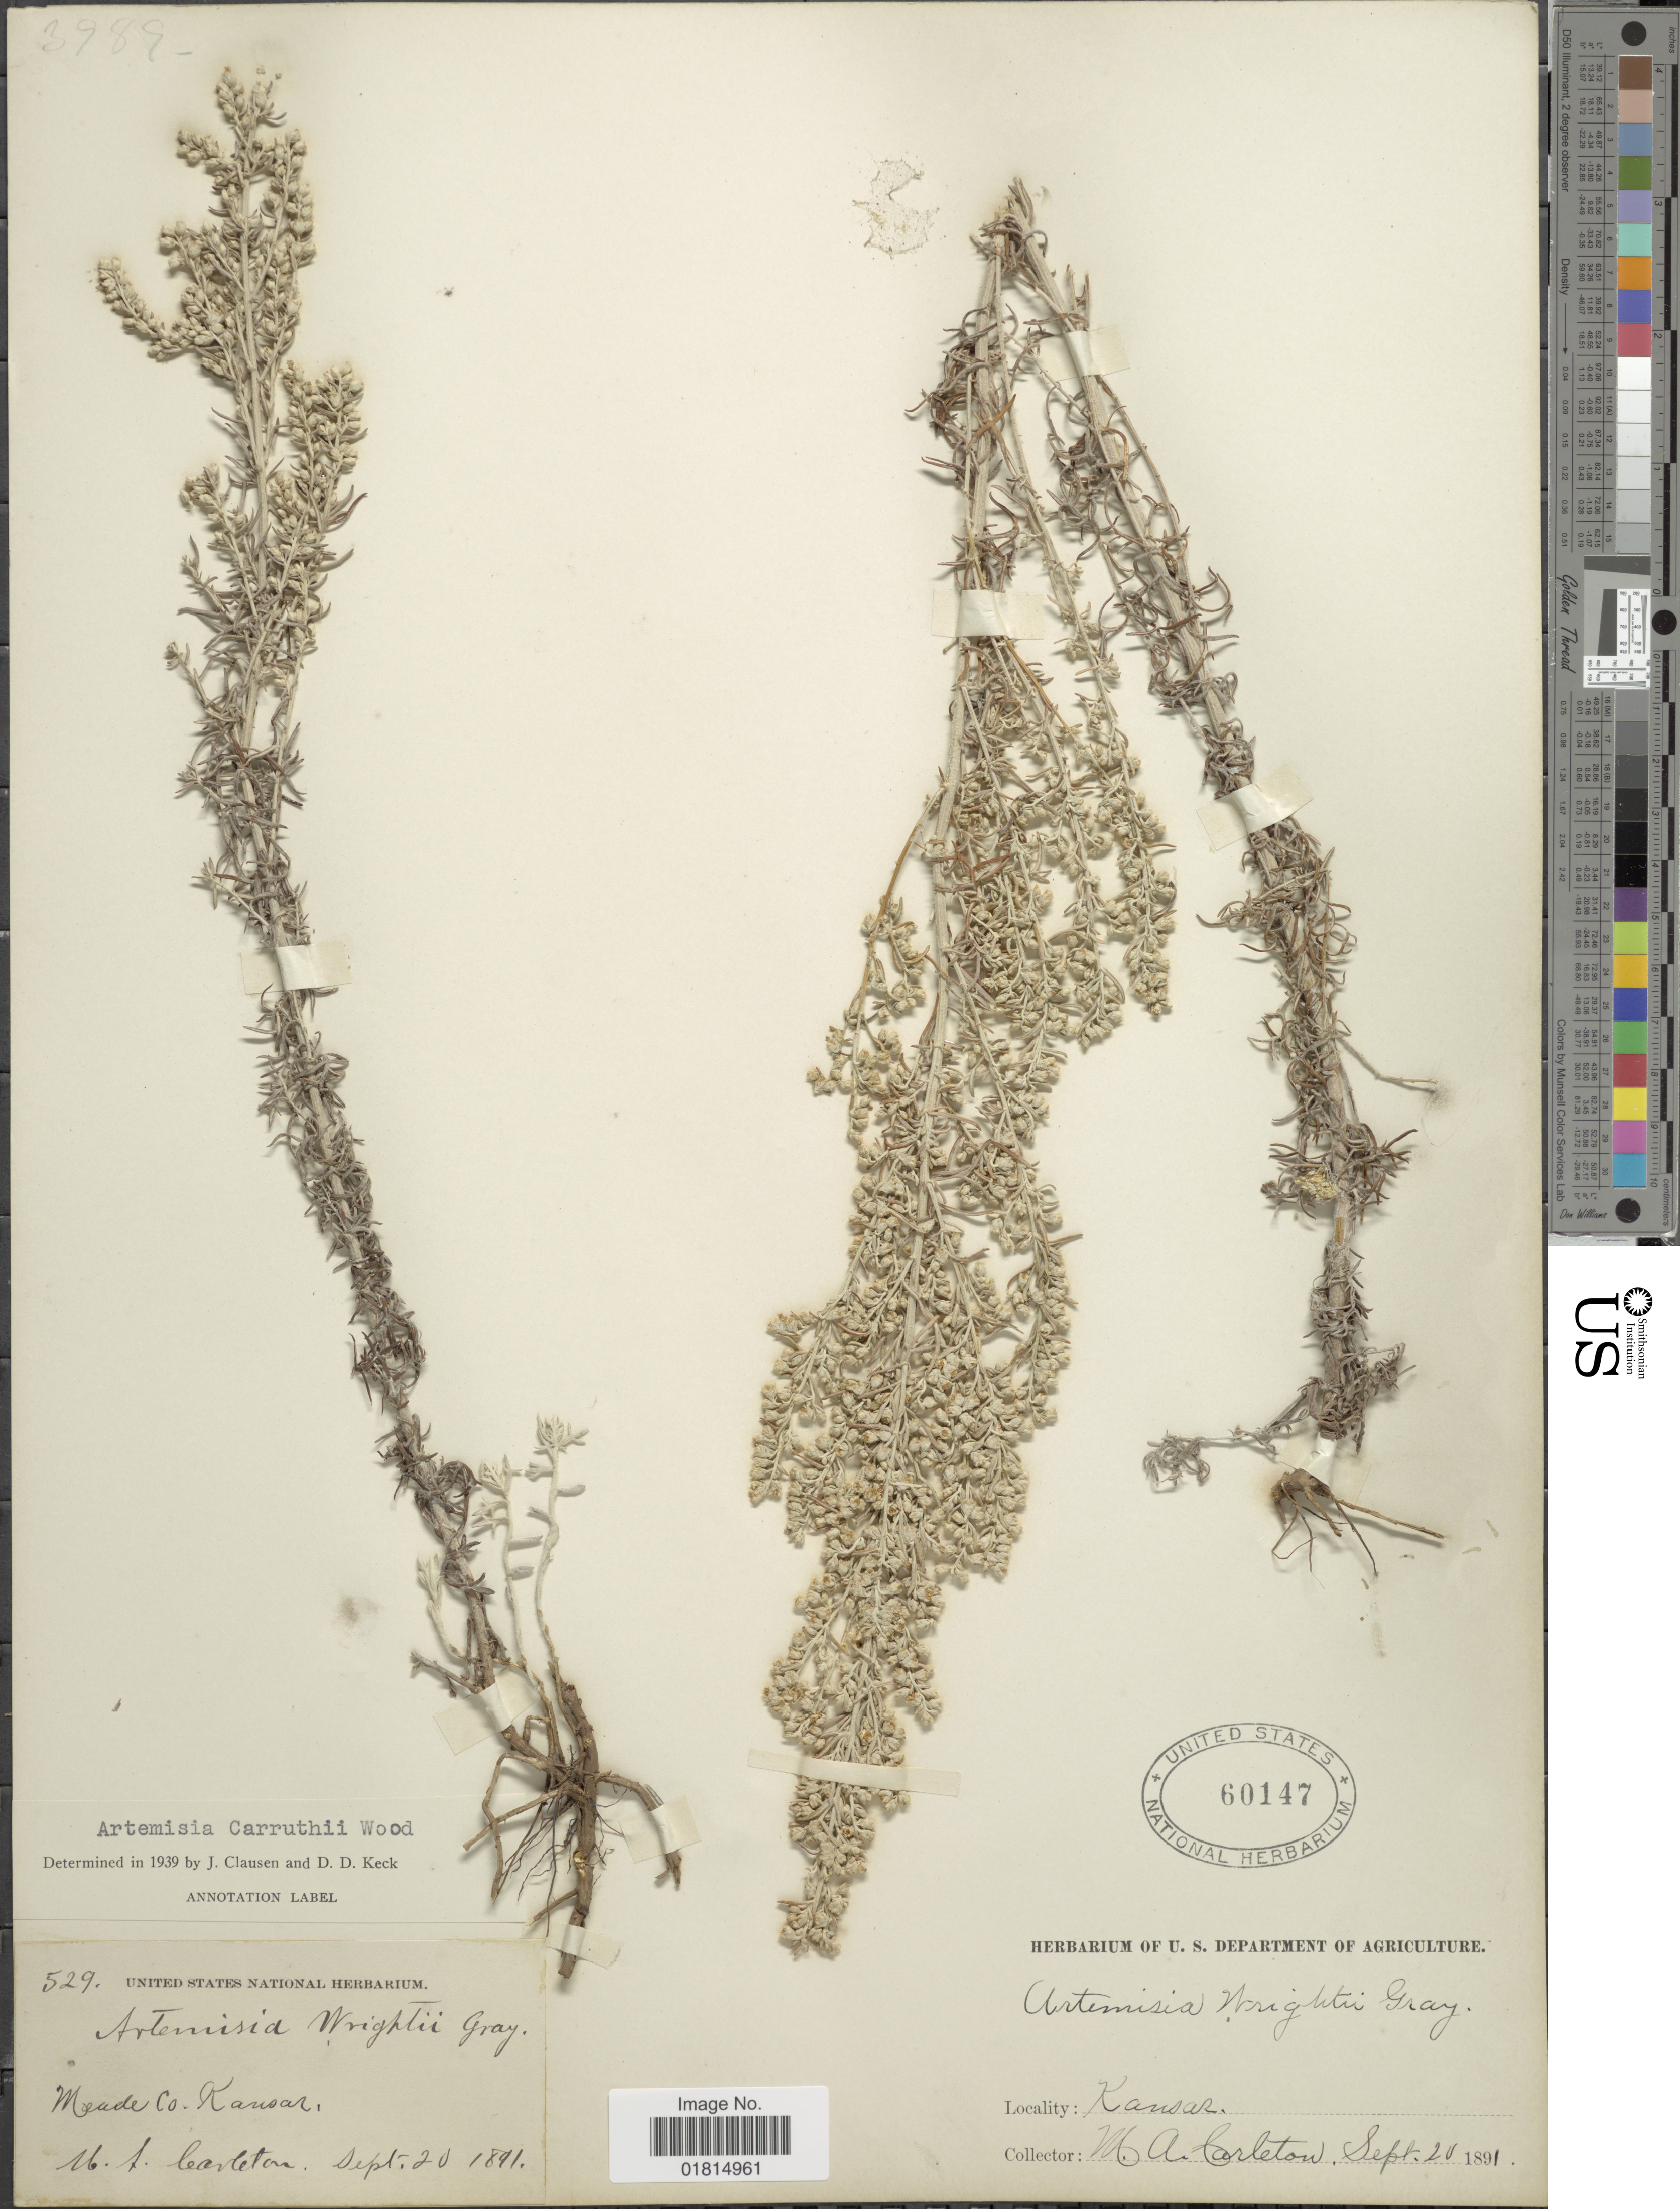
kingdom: Plantae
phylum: Tracheophyta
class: Magnoliopsida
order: Asterales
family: Asteraceae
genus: Artemisia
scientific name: Artemisia carruthii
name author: Alph. Wood ex Carruth.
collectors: M. A. Carleton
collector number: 529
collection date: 1891-09-20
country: United States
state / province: Kansas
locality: Meade Co. Kansas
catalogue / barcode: US 60147